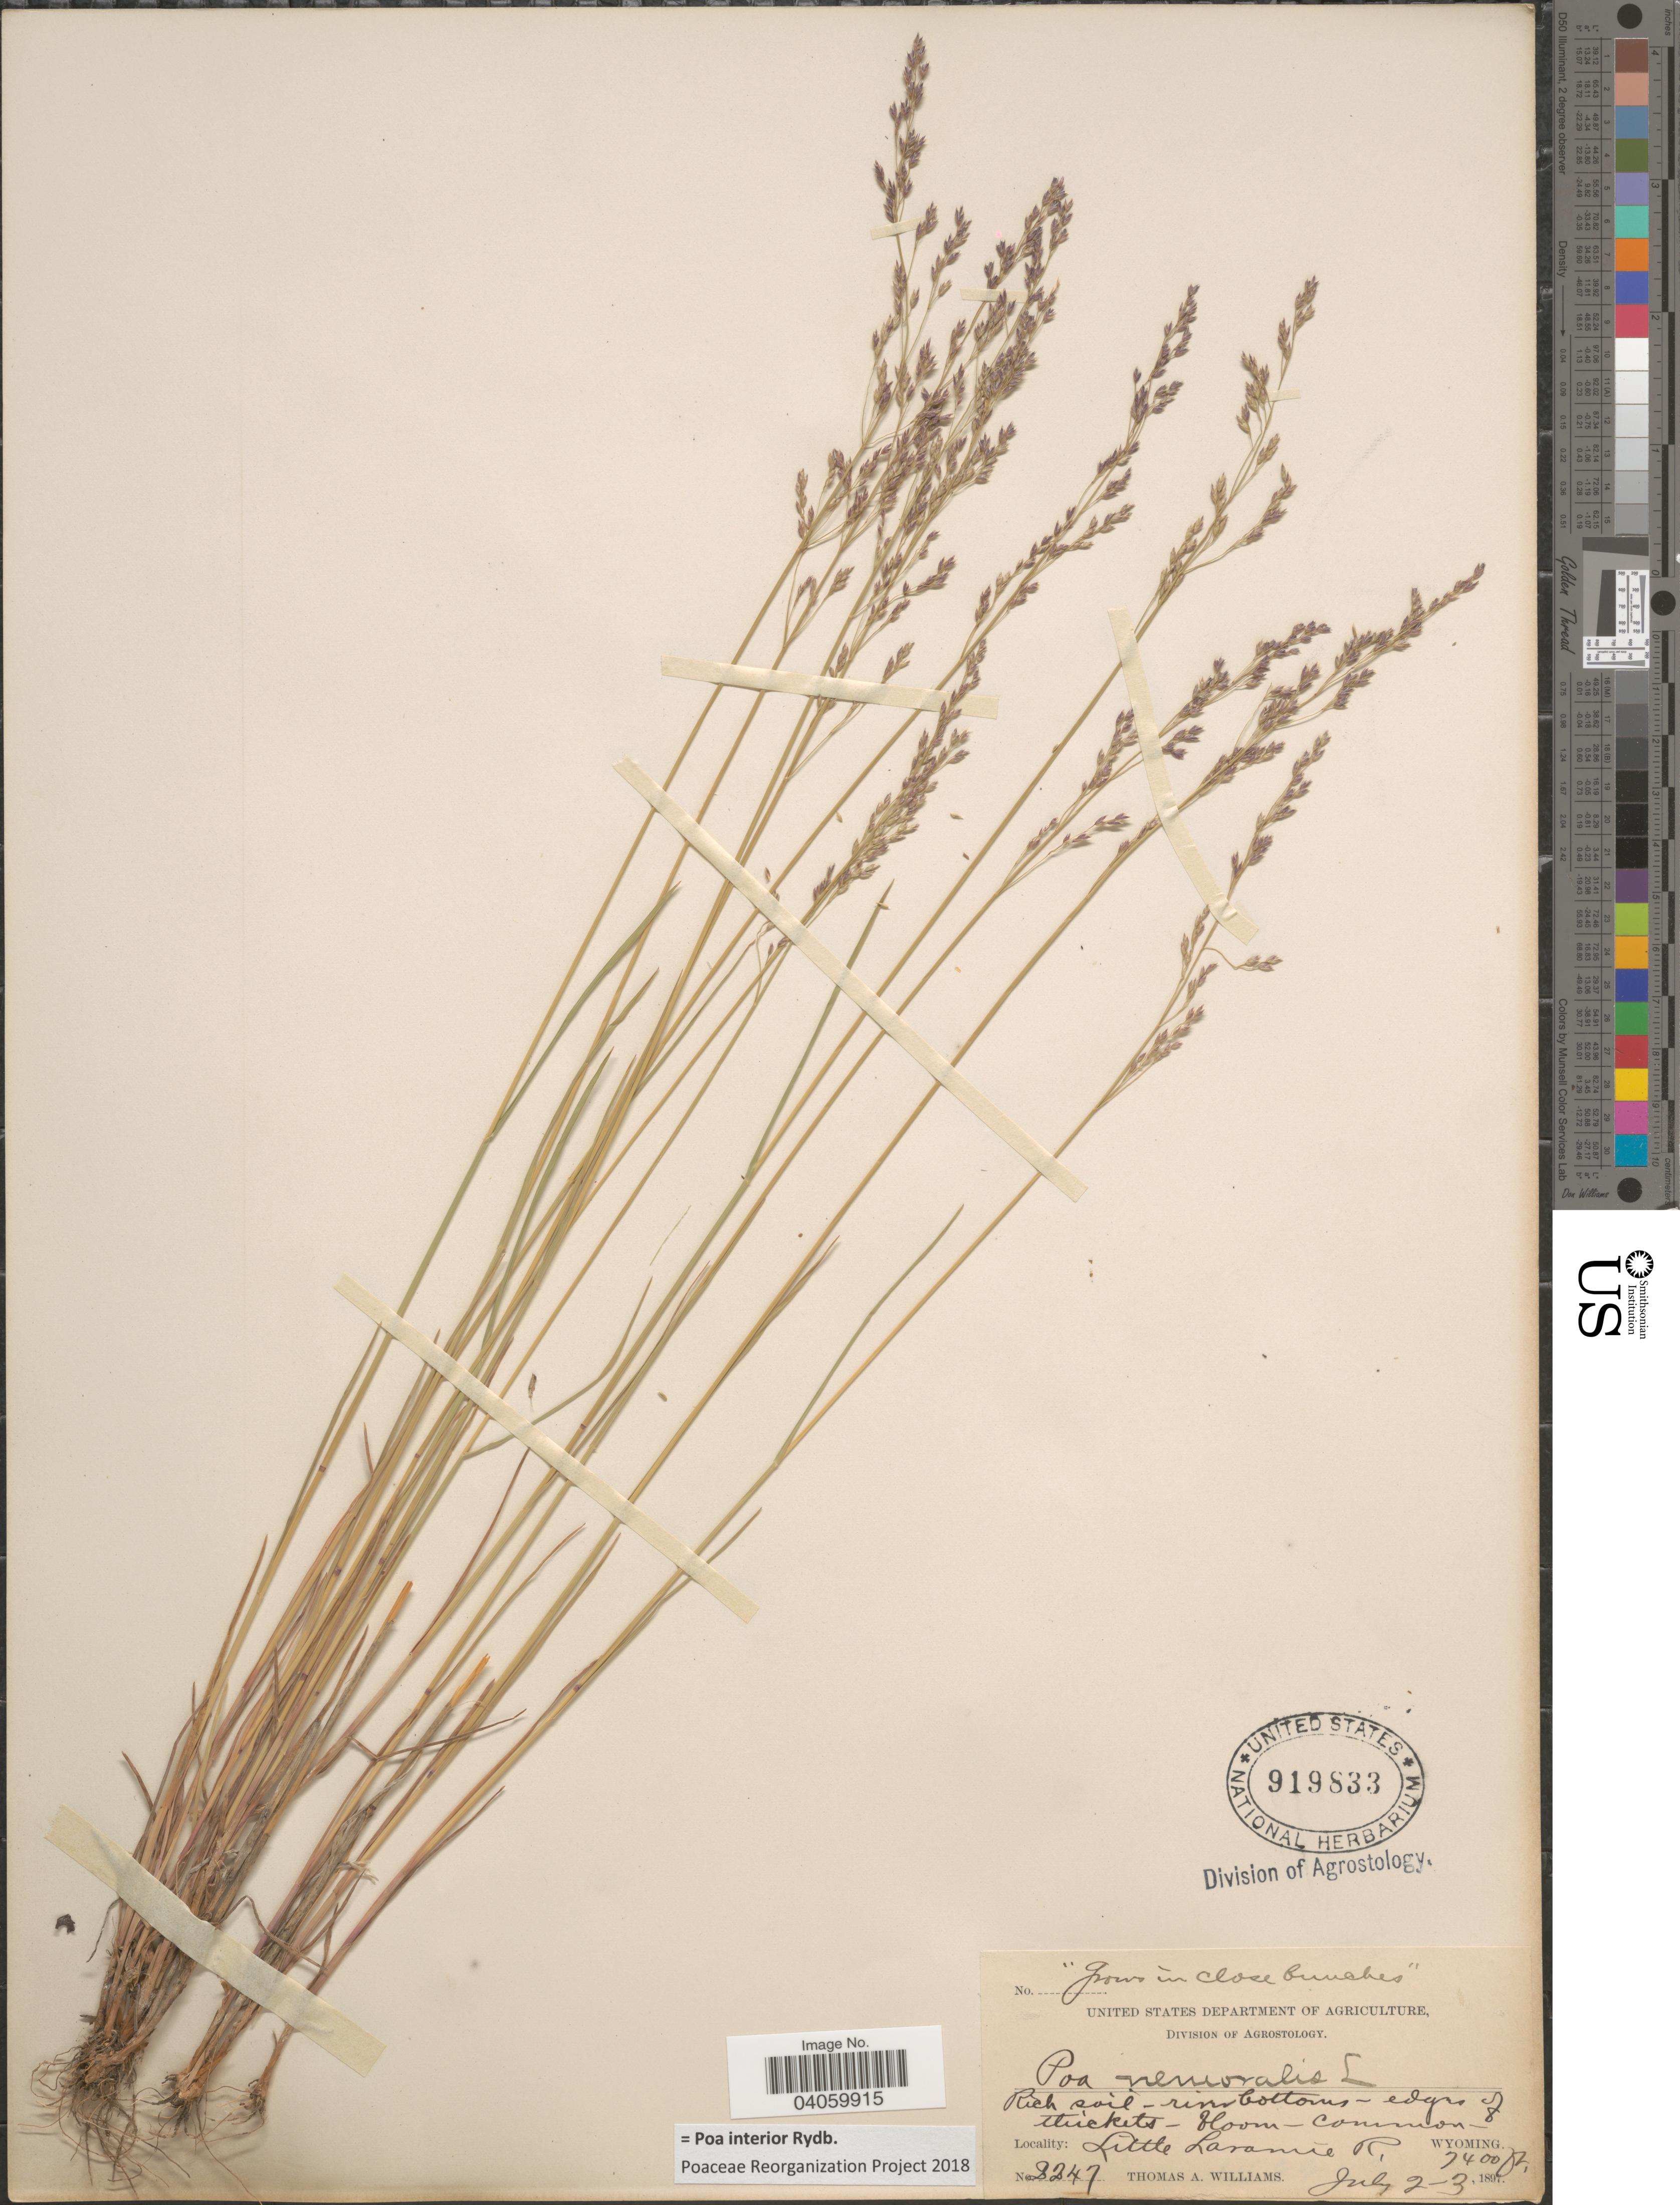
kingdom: Plantae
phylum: Tracheophyta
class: Liliopsida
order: Poales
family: Poaceae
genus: Poa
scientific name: Poa interior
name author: Rydb.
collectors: T. A. Williams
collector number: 2247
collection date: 1897-07-02/1897-07-03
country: United States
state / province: Wyoming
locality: Little Laramie R.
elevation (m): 2256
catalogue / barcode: US 919833